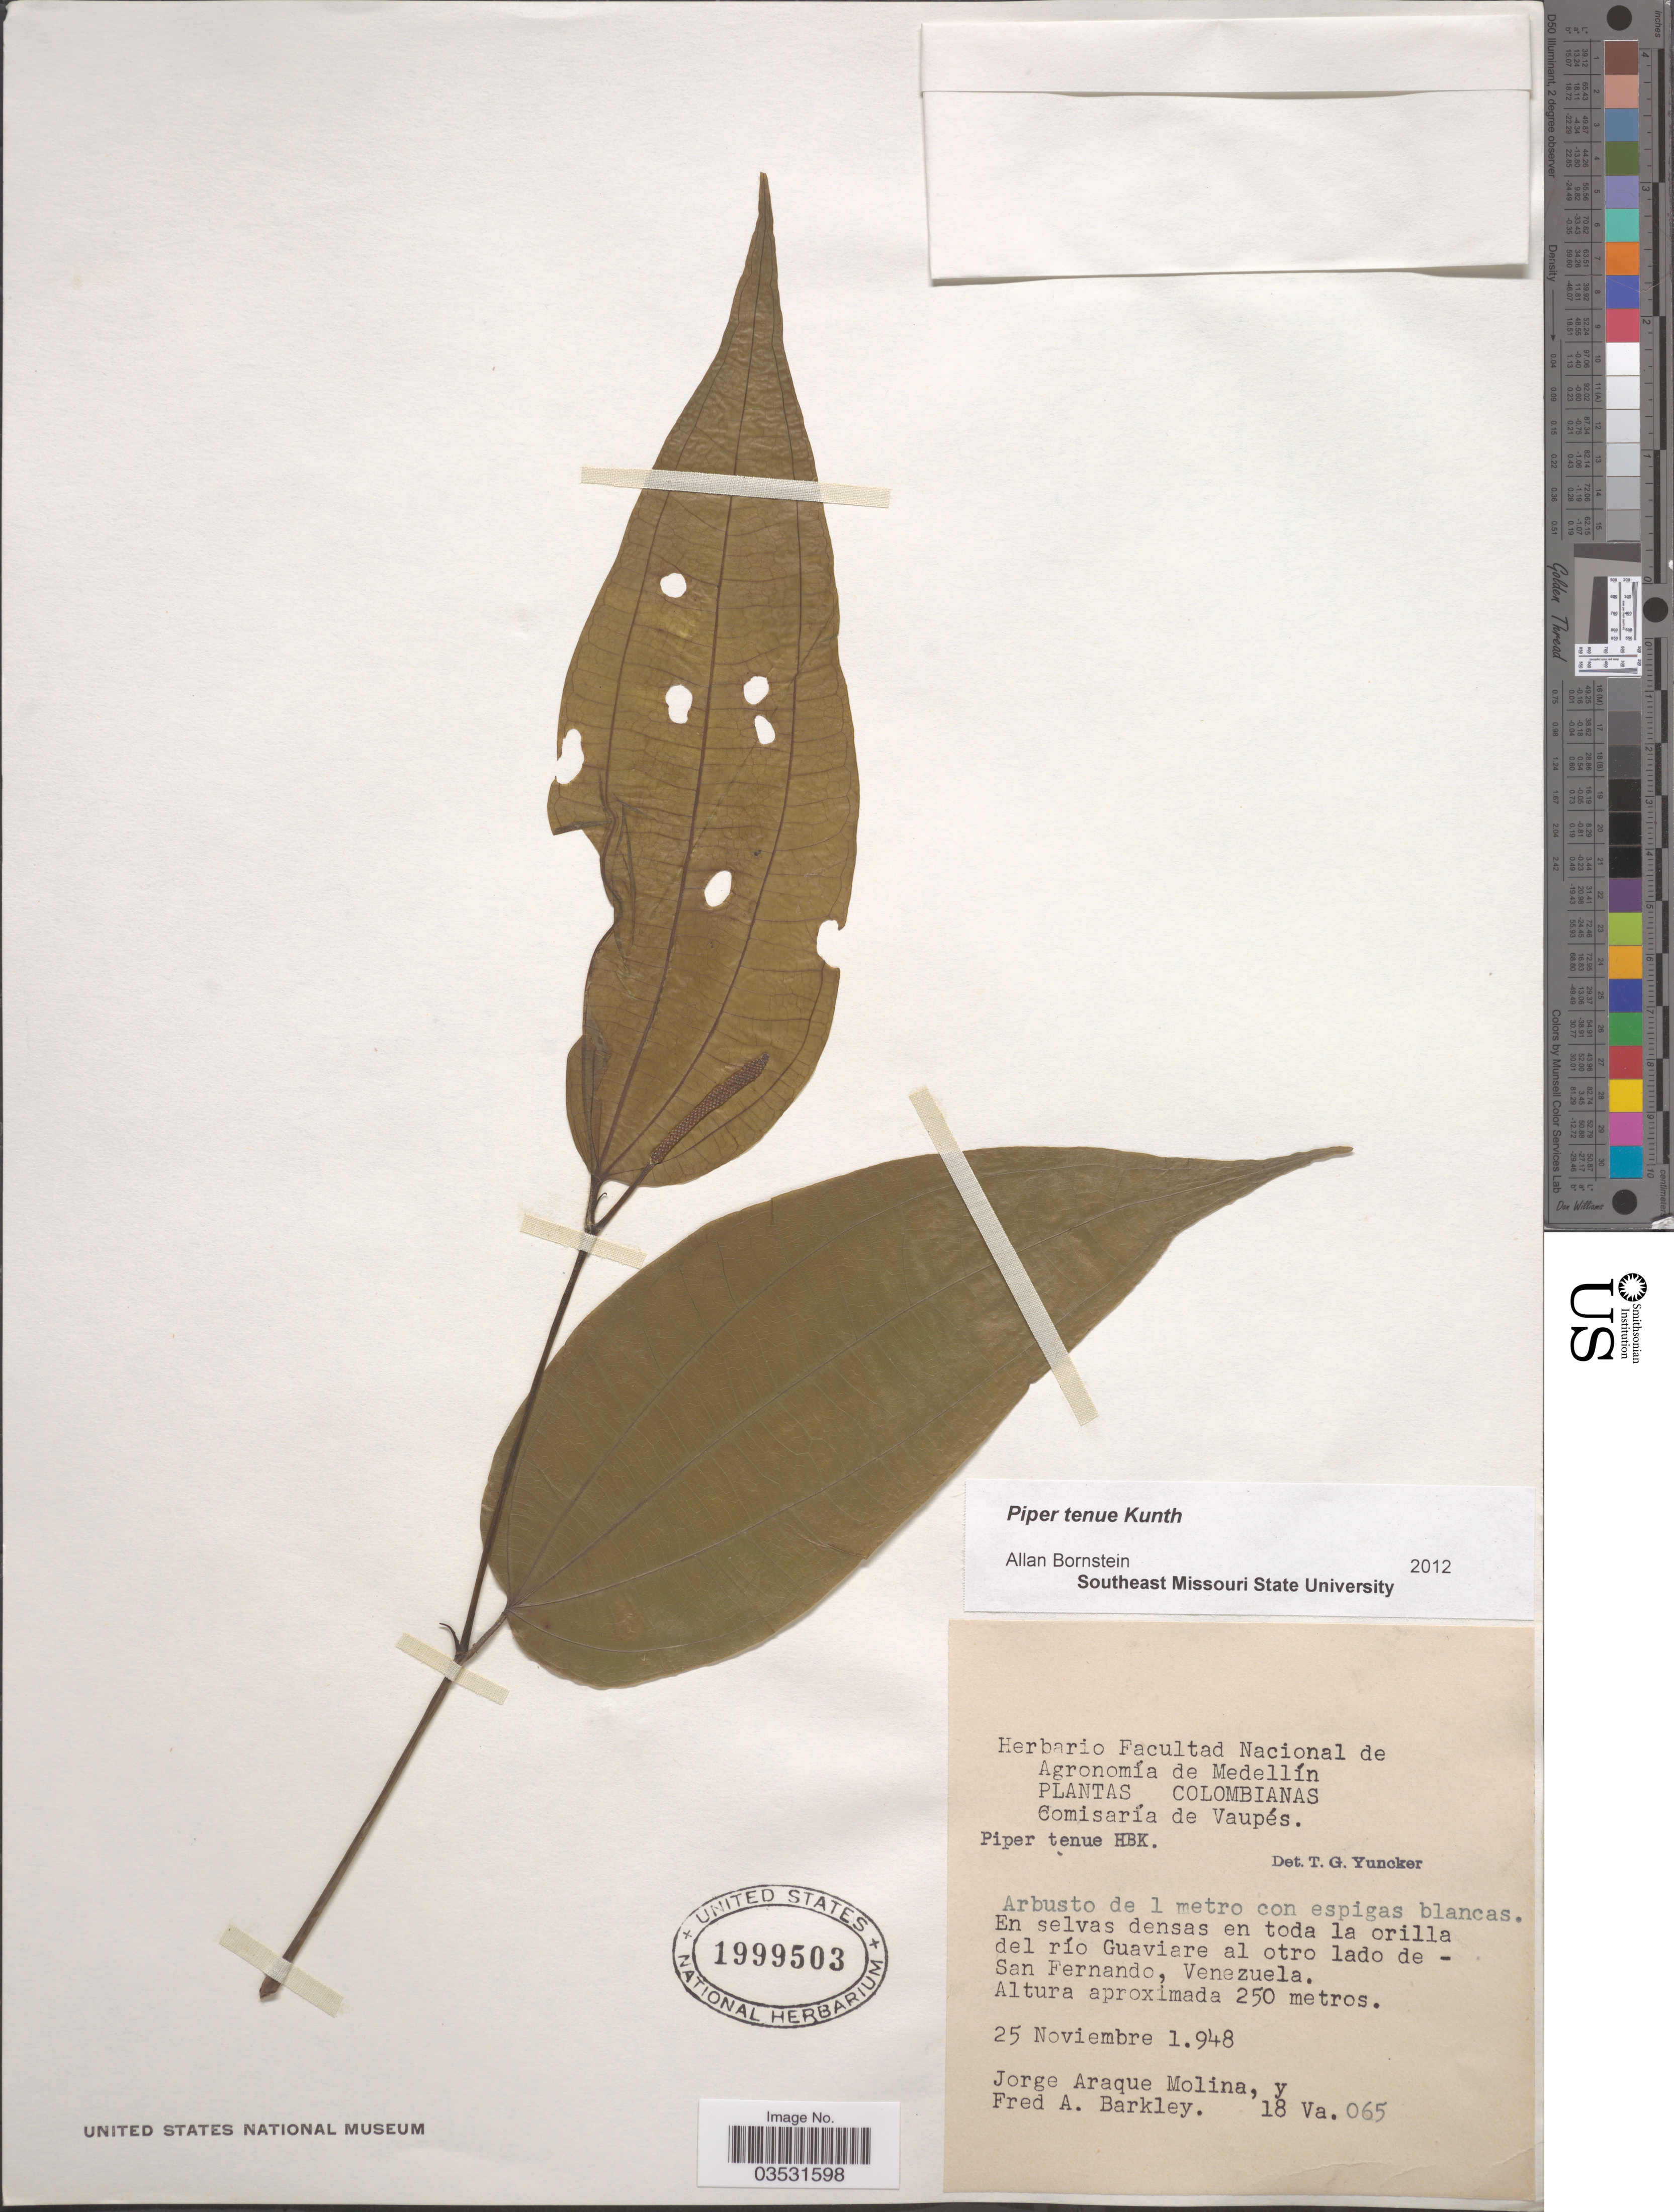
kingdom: Plantae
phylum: Tracheophyta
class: Magnoliopsida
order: Piperales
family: Piperaceae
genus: Piper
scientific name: Piper tenue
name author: Kunth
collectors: J. A. Molina & F. A. Barkley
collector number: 18va065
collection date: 1948-11-25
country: Colombia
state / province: Vaupés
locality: Comisaría de Vaupés. En selvas densas en toda la orilla del río Guaviare al otro lado de - San Fernando, Venezuela.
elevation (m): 250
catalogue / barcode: US 1999503